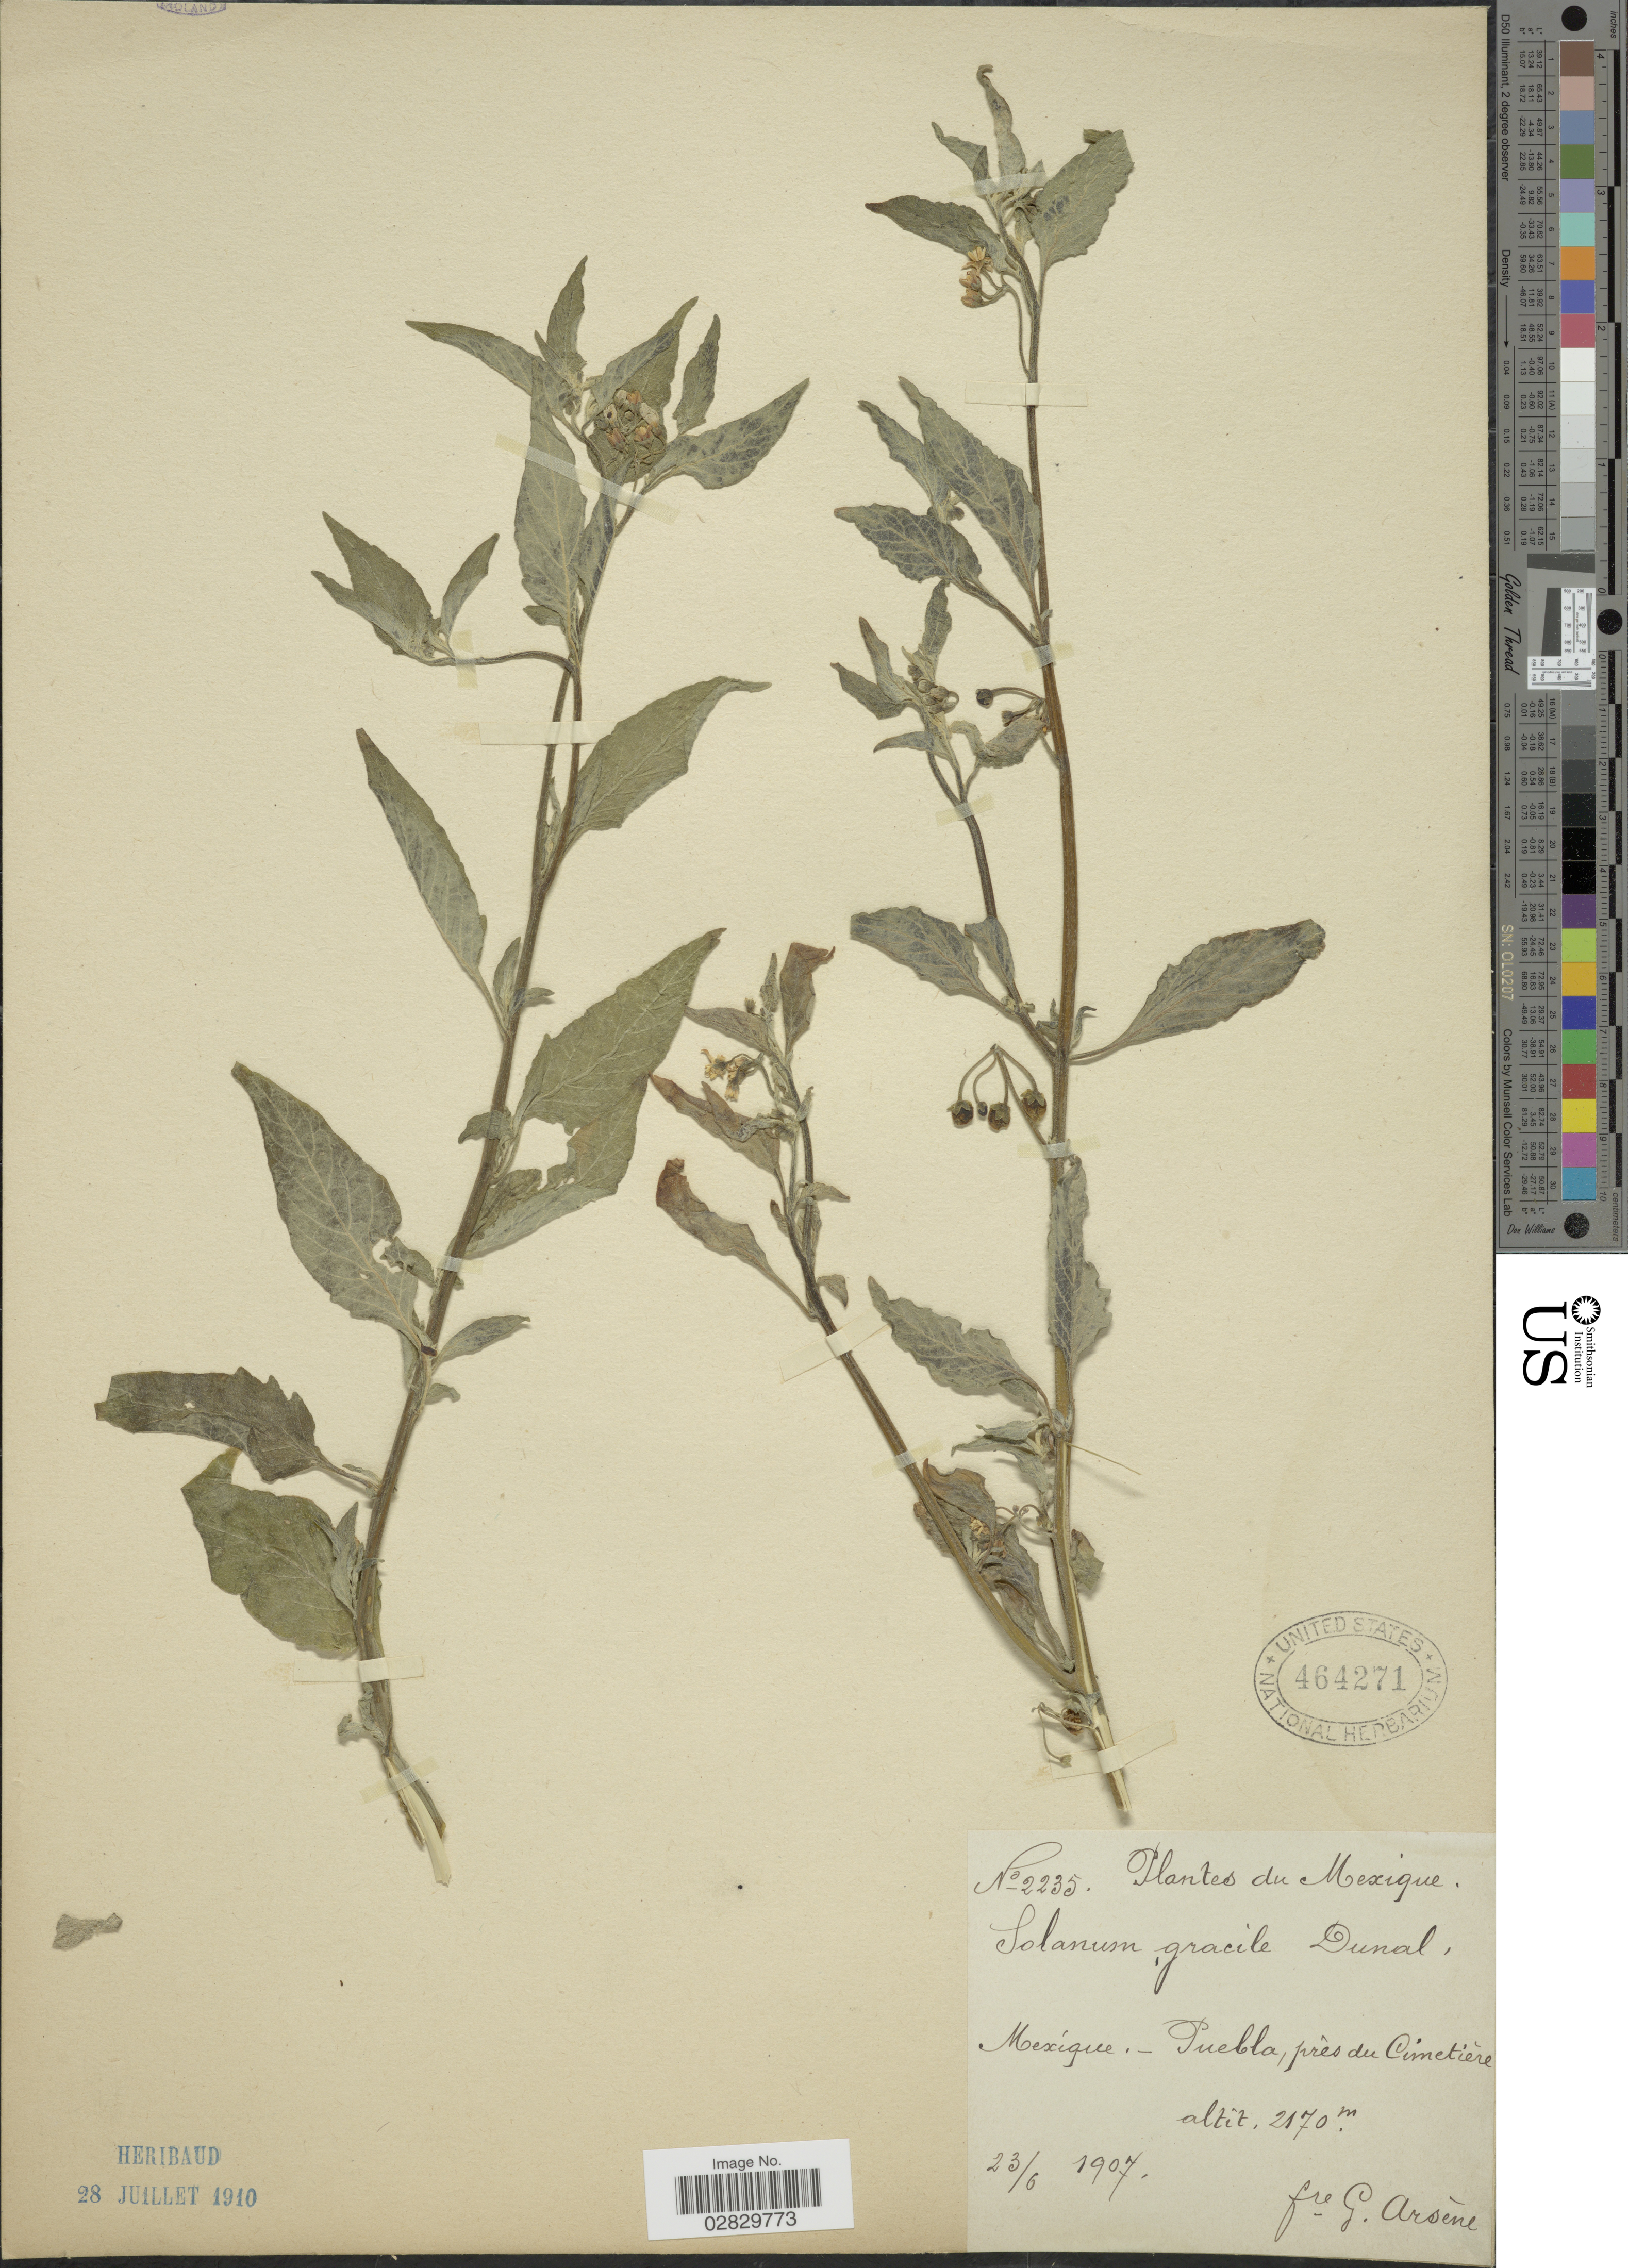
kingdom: Plantae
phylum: Tracheophyta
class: Magnoliopsida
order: Solanales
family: Solanaceae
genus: Solanum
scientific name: Solanum nigrescens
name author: M. Martens & Galeotti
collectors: Bro. G. Arsène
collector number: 2235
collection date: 1907-06-23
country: Mexico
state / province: Puebla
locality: Près du Cimetière.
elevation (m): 2170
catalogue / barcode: US 464271